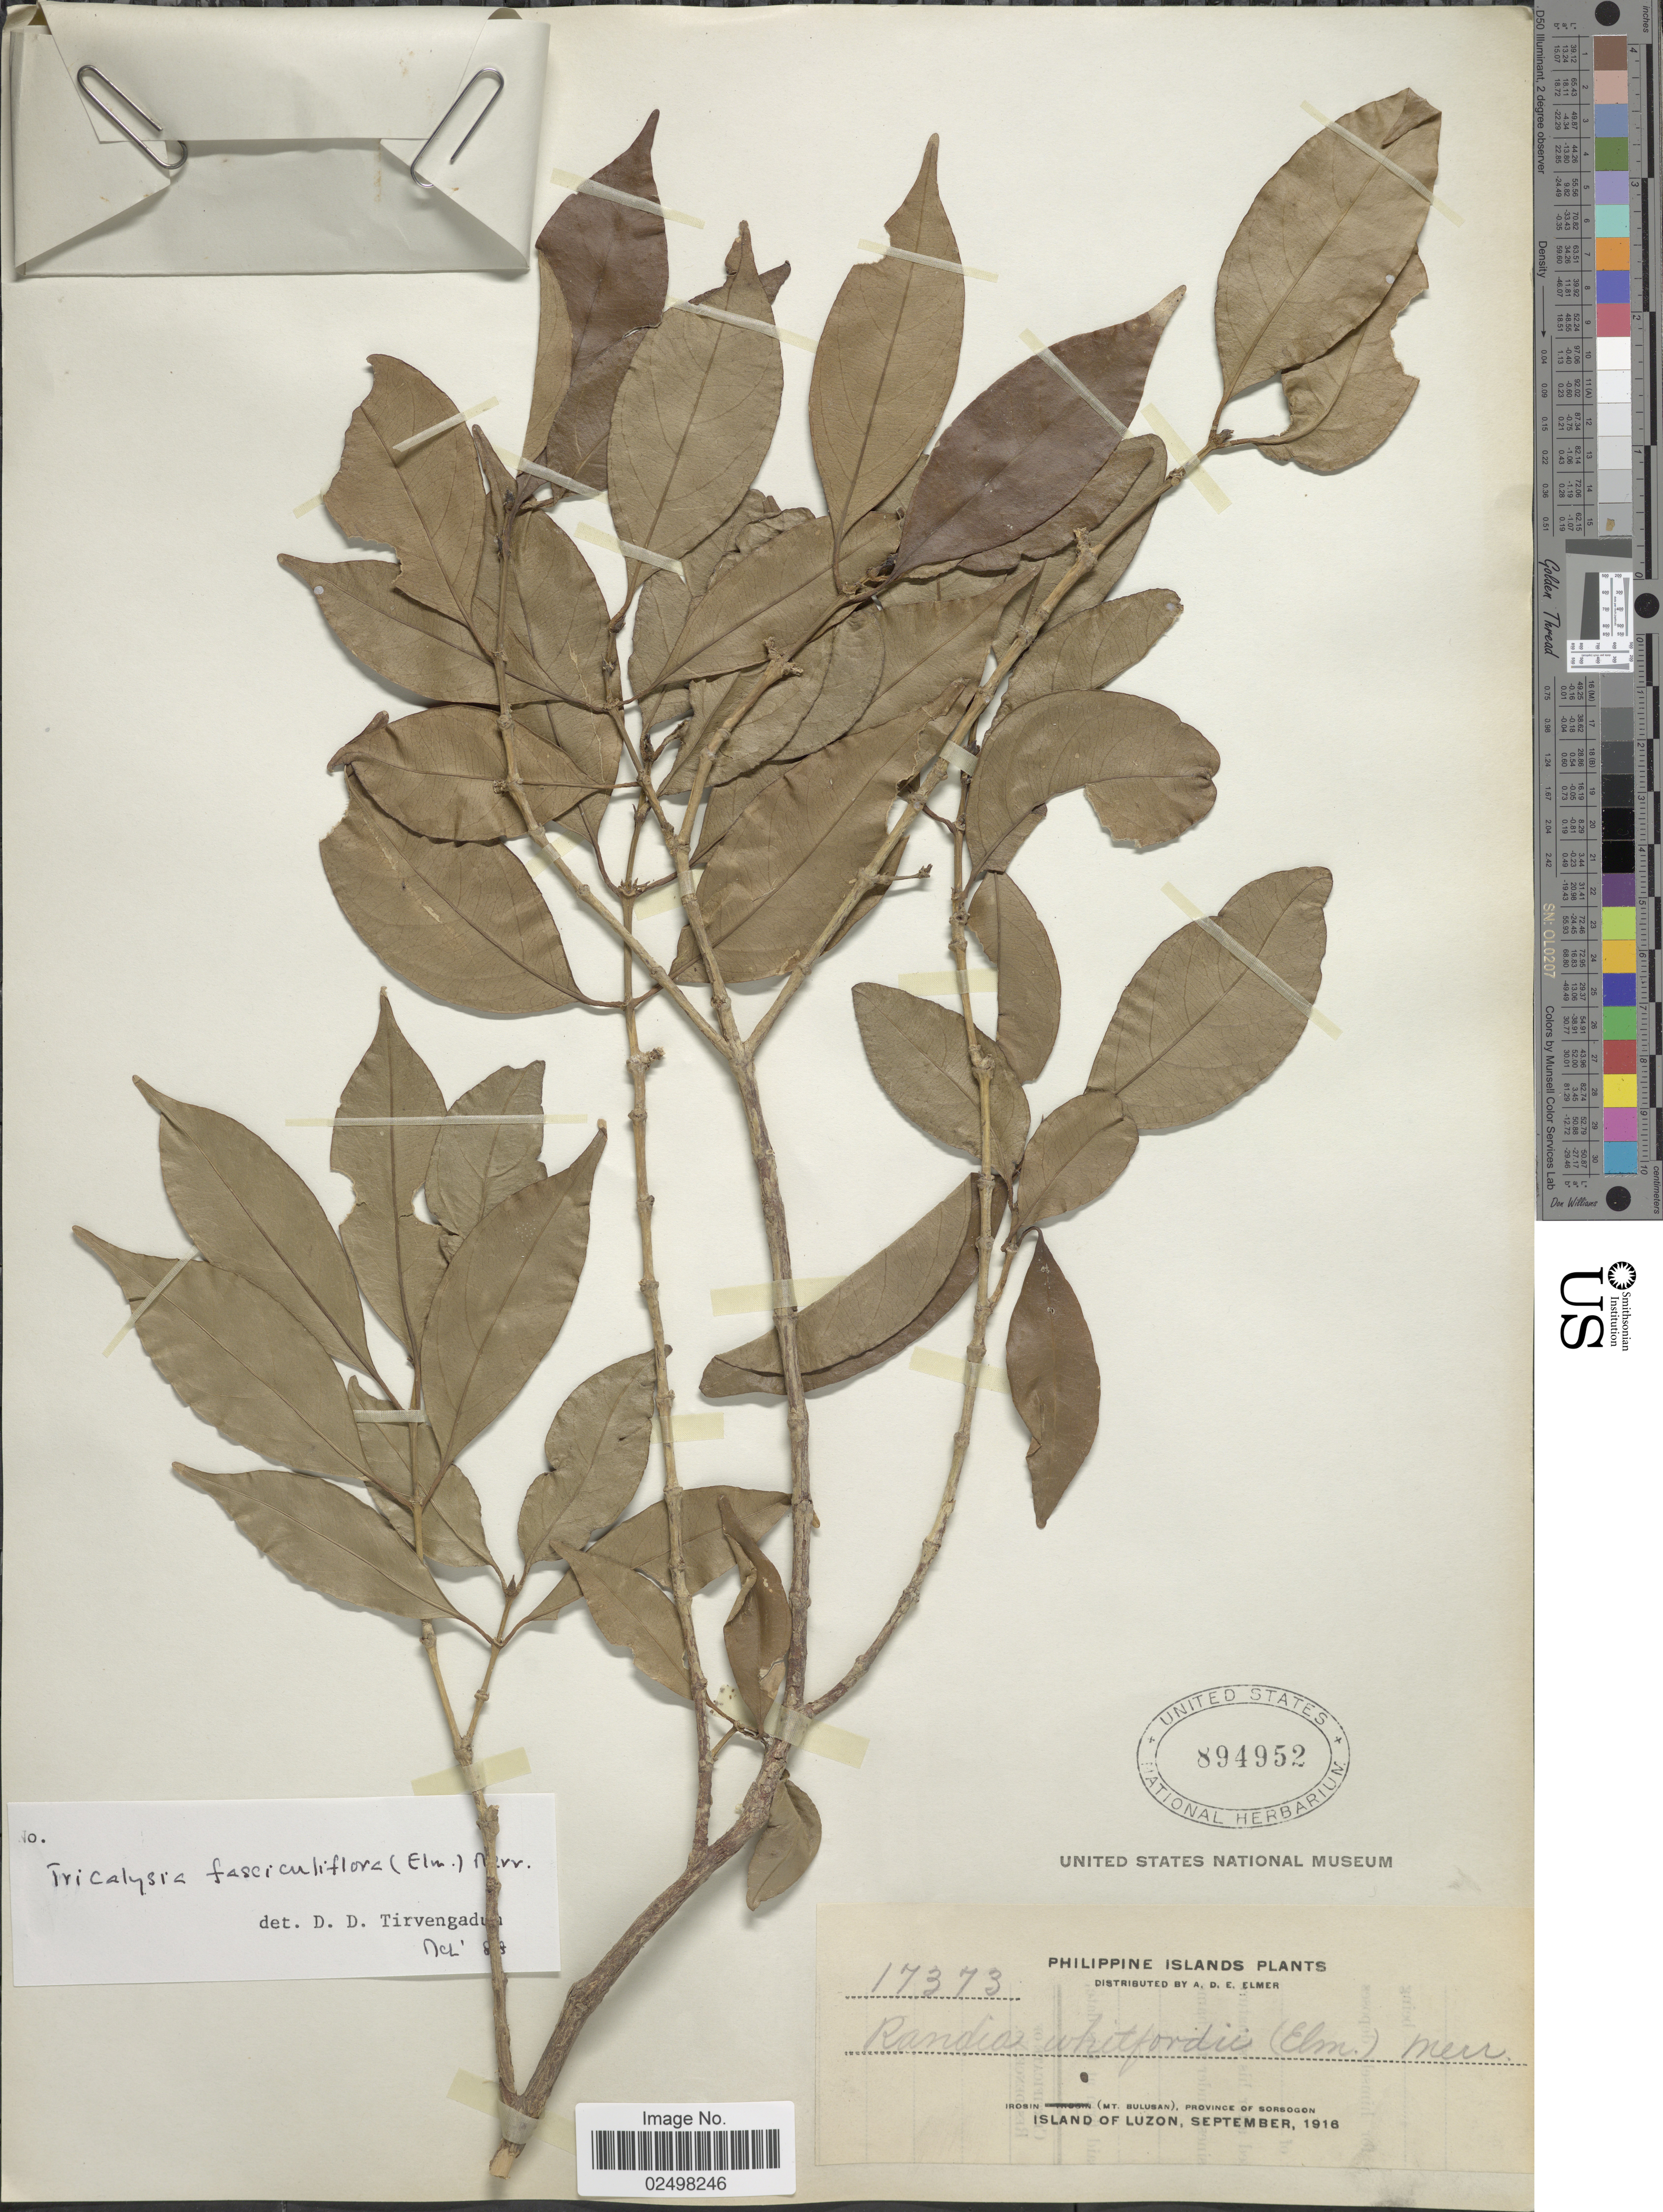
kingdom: Plantae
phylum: Tracheophyta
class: Magnoliopsida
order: Gentianales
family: Rubiaceae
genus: Tricalysia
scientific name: Tricalysia fasciculiflora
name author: (Elmer) Merr.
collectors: A. D. E. Elmer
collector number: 17373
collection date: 1916-09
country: Philippines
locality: Irosin, (Mt. Bulusan) Province of Sorsogon. Island of Luzon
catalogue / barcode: US 894952